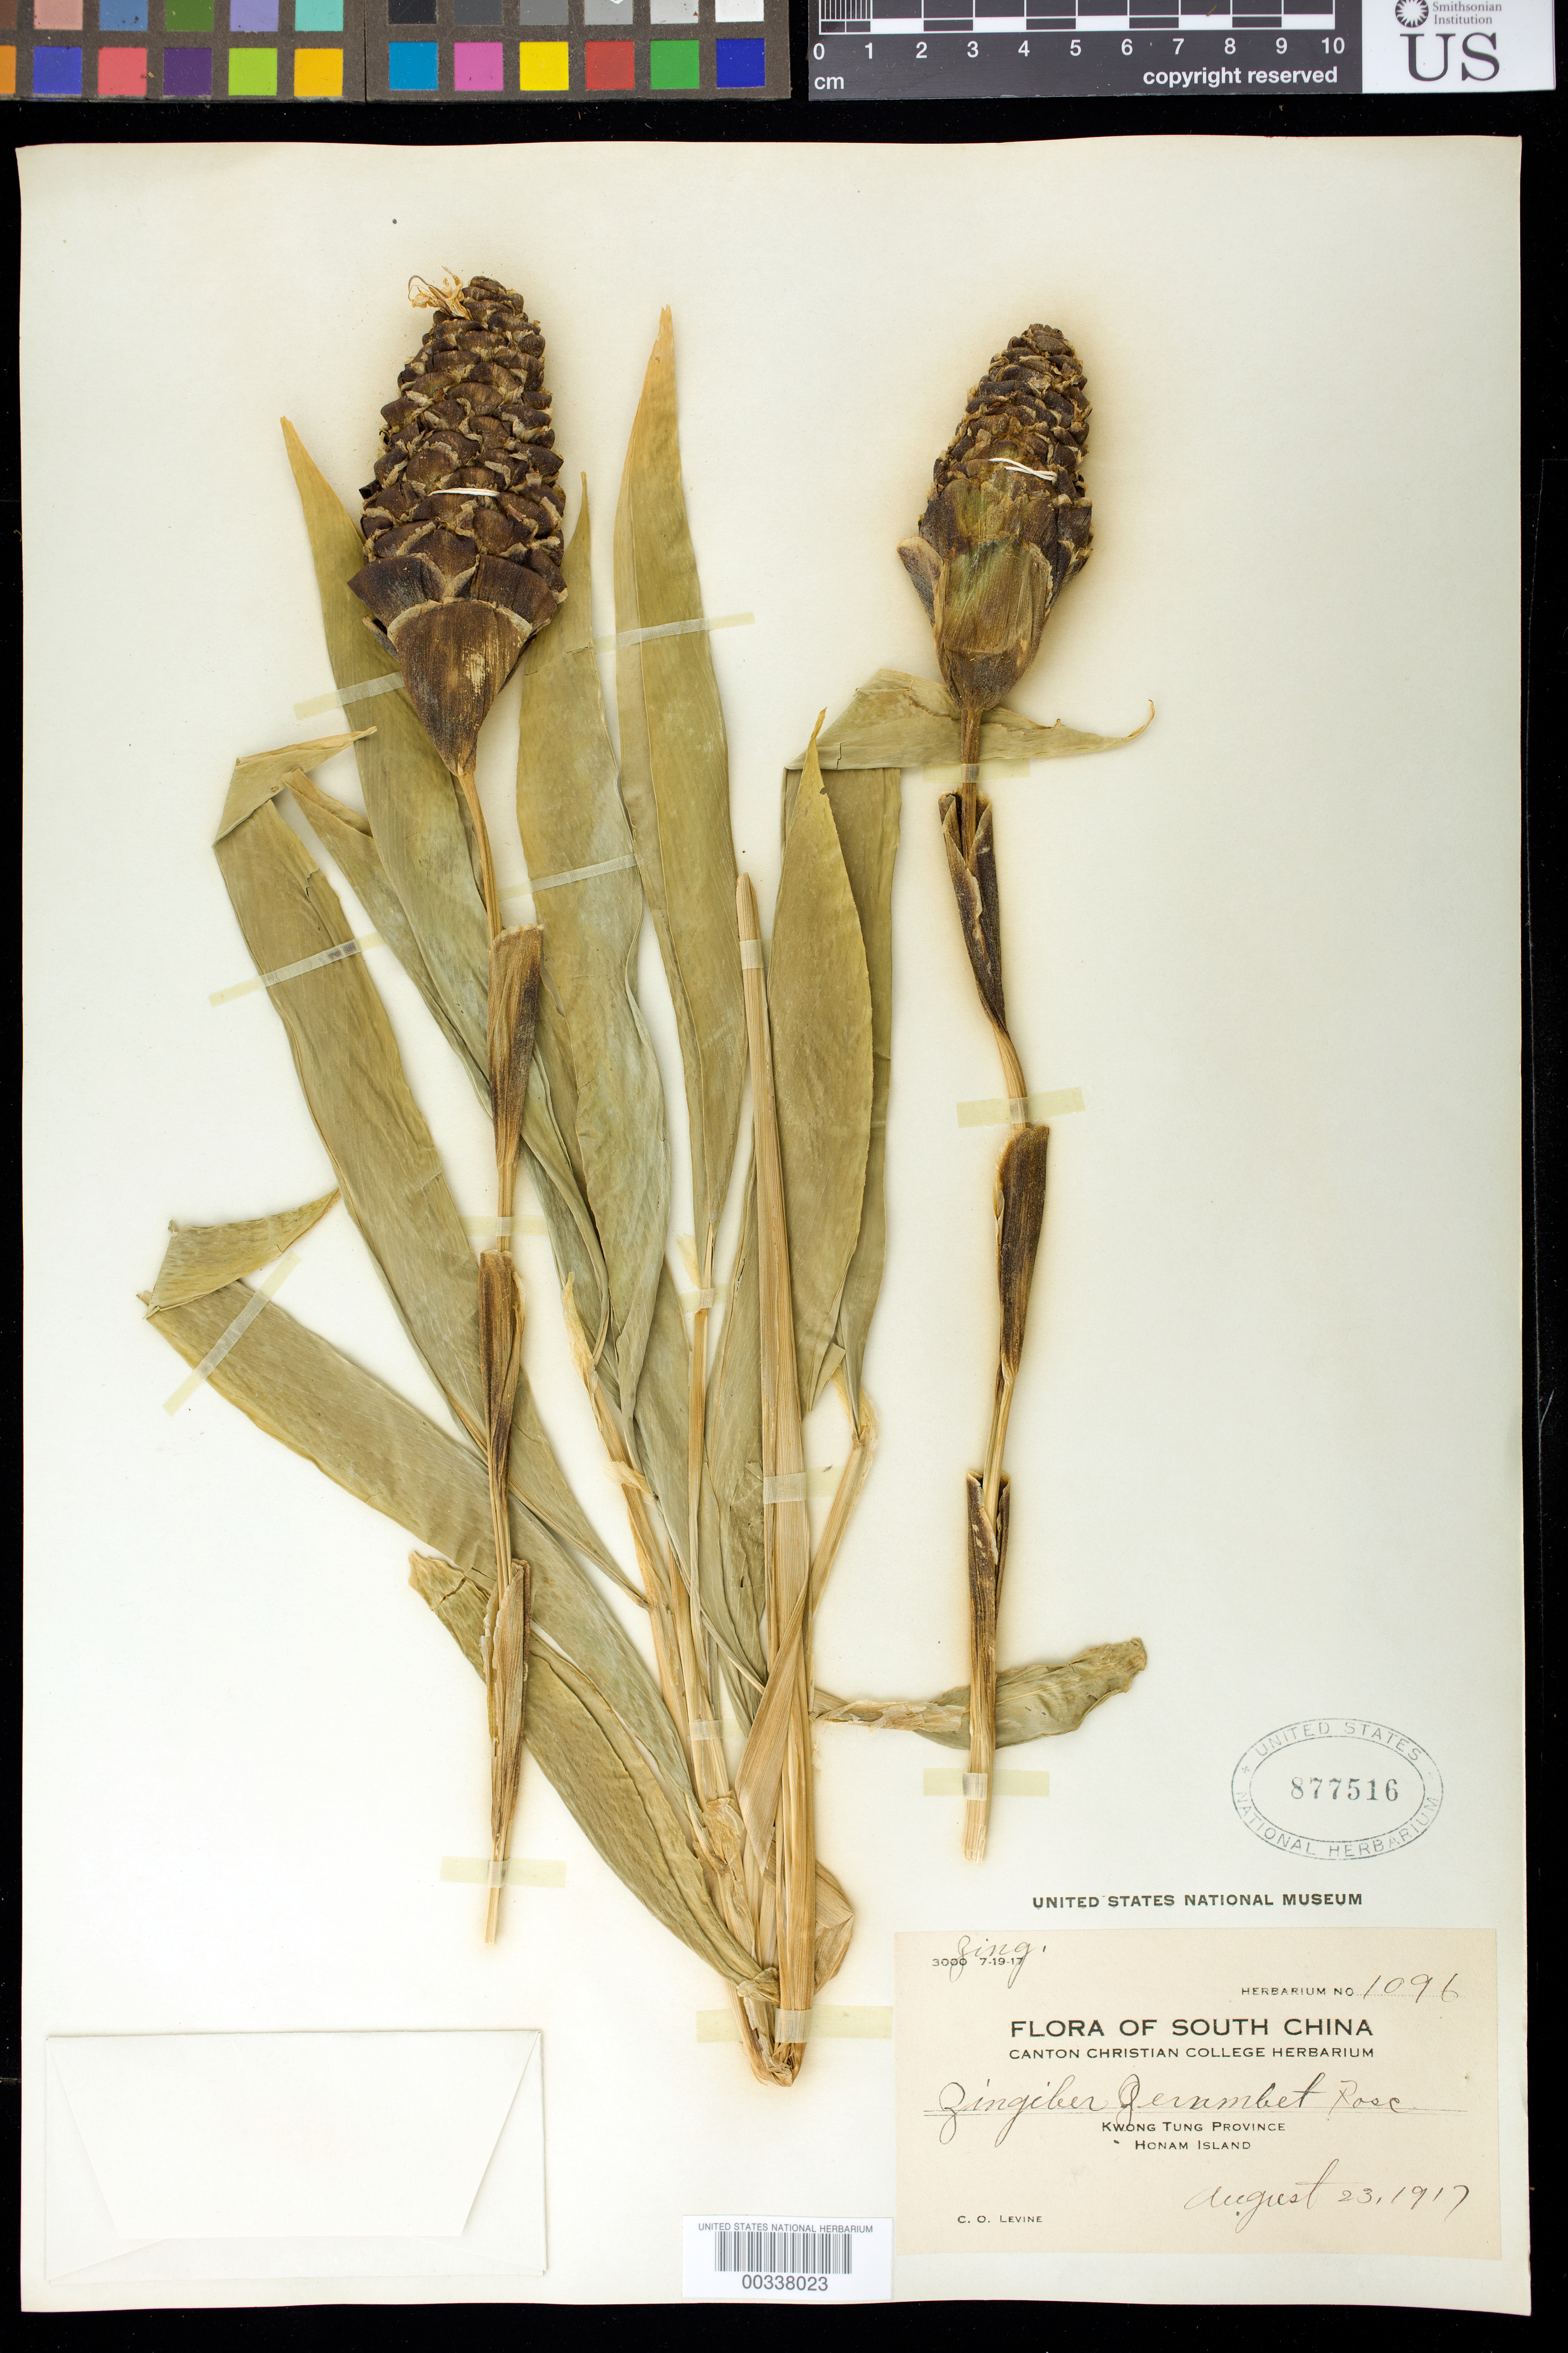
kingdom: Plantae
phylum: Tracheophyta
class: Liliopsida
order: Zingiberales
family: Zingiberaceae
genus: Zingiber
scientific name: Zingiber zerumbet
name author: (L.) Sm.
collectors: C. O. Levine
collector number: Ccc Herb 1096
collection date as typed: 23 Aug 1917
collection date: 1917-08-23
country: China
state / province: Guangdong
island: Honam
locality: Kwong tung prov., honam island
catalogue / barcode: US 877516